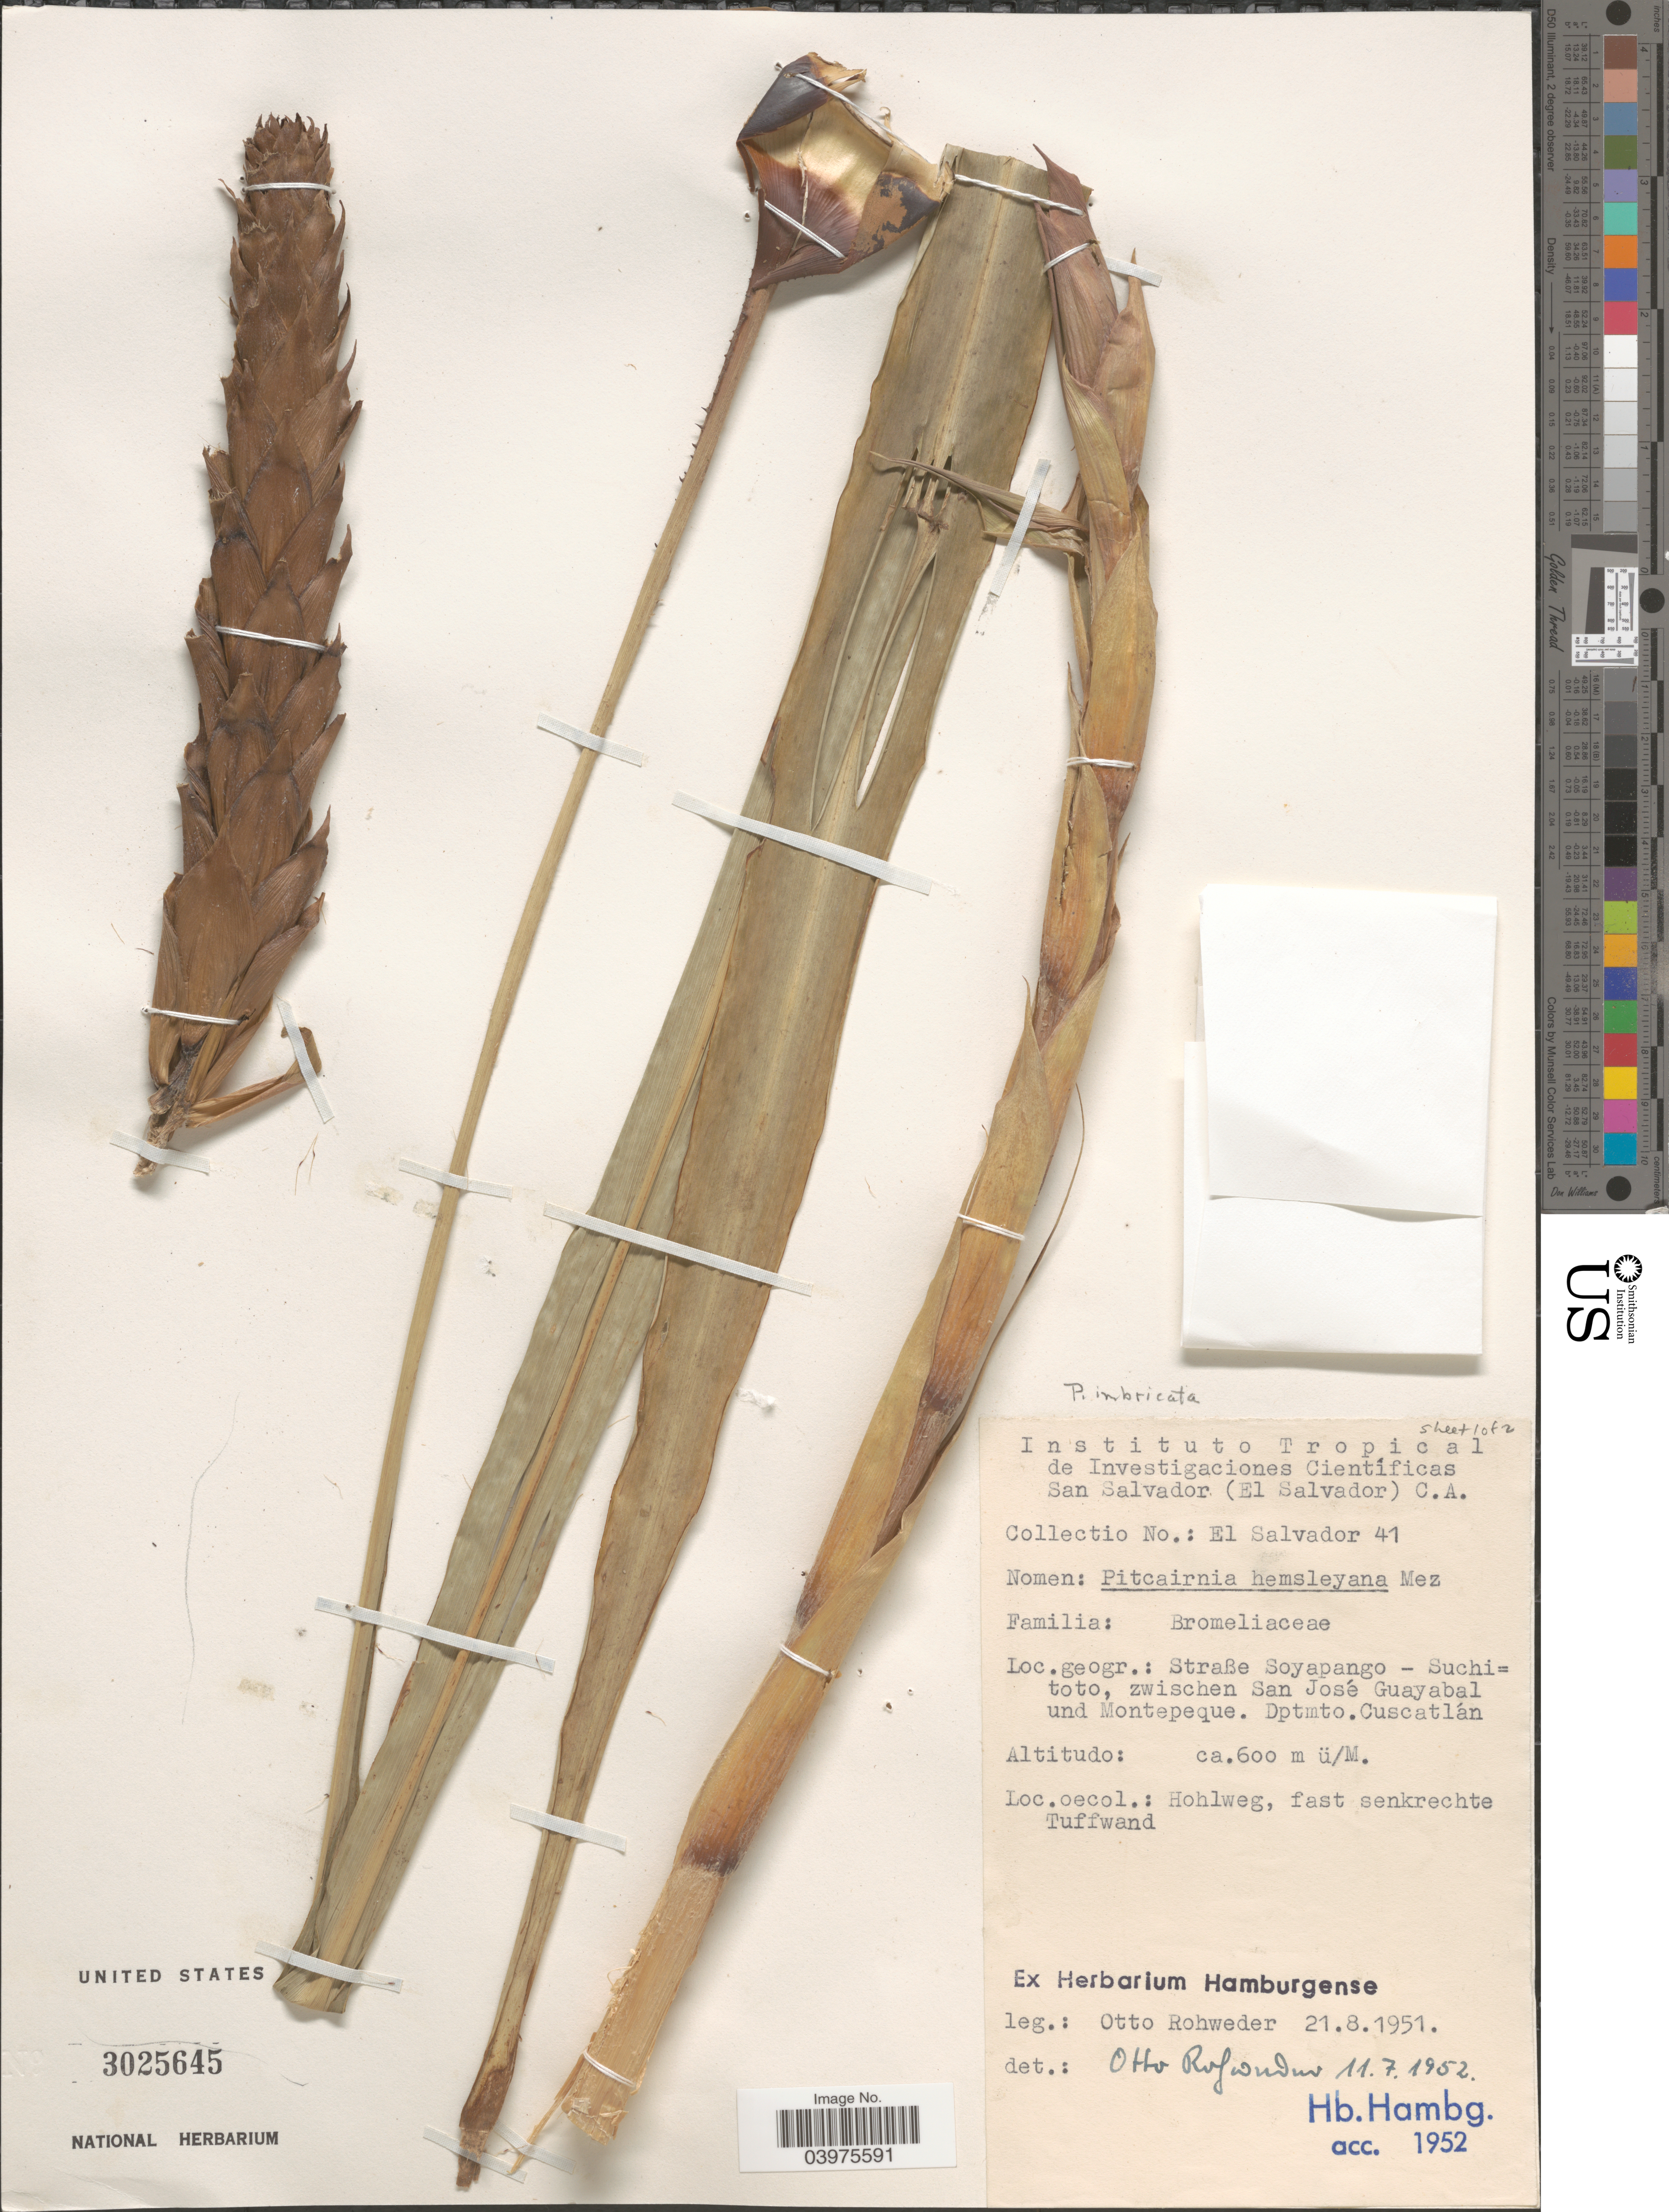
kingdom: Plantae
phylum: Tracheophyta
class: Liliopsida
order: Poales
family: Bromeliaceae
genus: Pitcairnia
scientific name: Pitcairnia imbricata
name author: (Brongn.) Regel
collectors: O. Rohweder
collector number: El Salvador 41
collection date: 1951-08-21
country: El Salvador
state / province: Cuscatlan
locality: Straße Soyapango - Suchi = toto, zwischen San José Guayabal und Montepeque. Dptmto. Cuscatlán. Hohlweg, fast senkrechte Tuffwand.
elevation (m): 600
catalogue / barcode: US 3025645